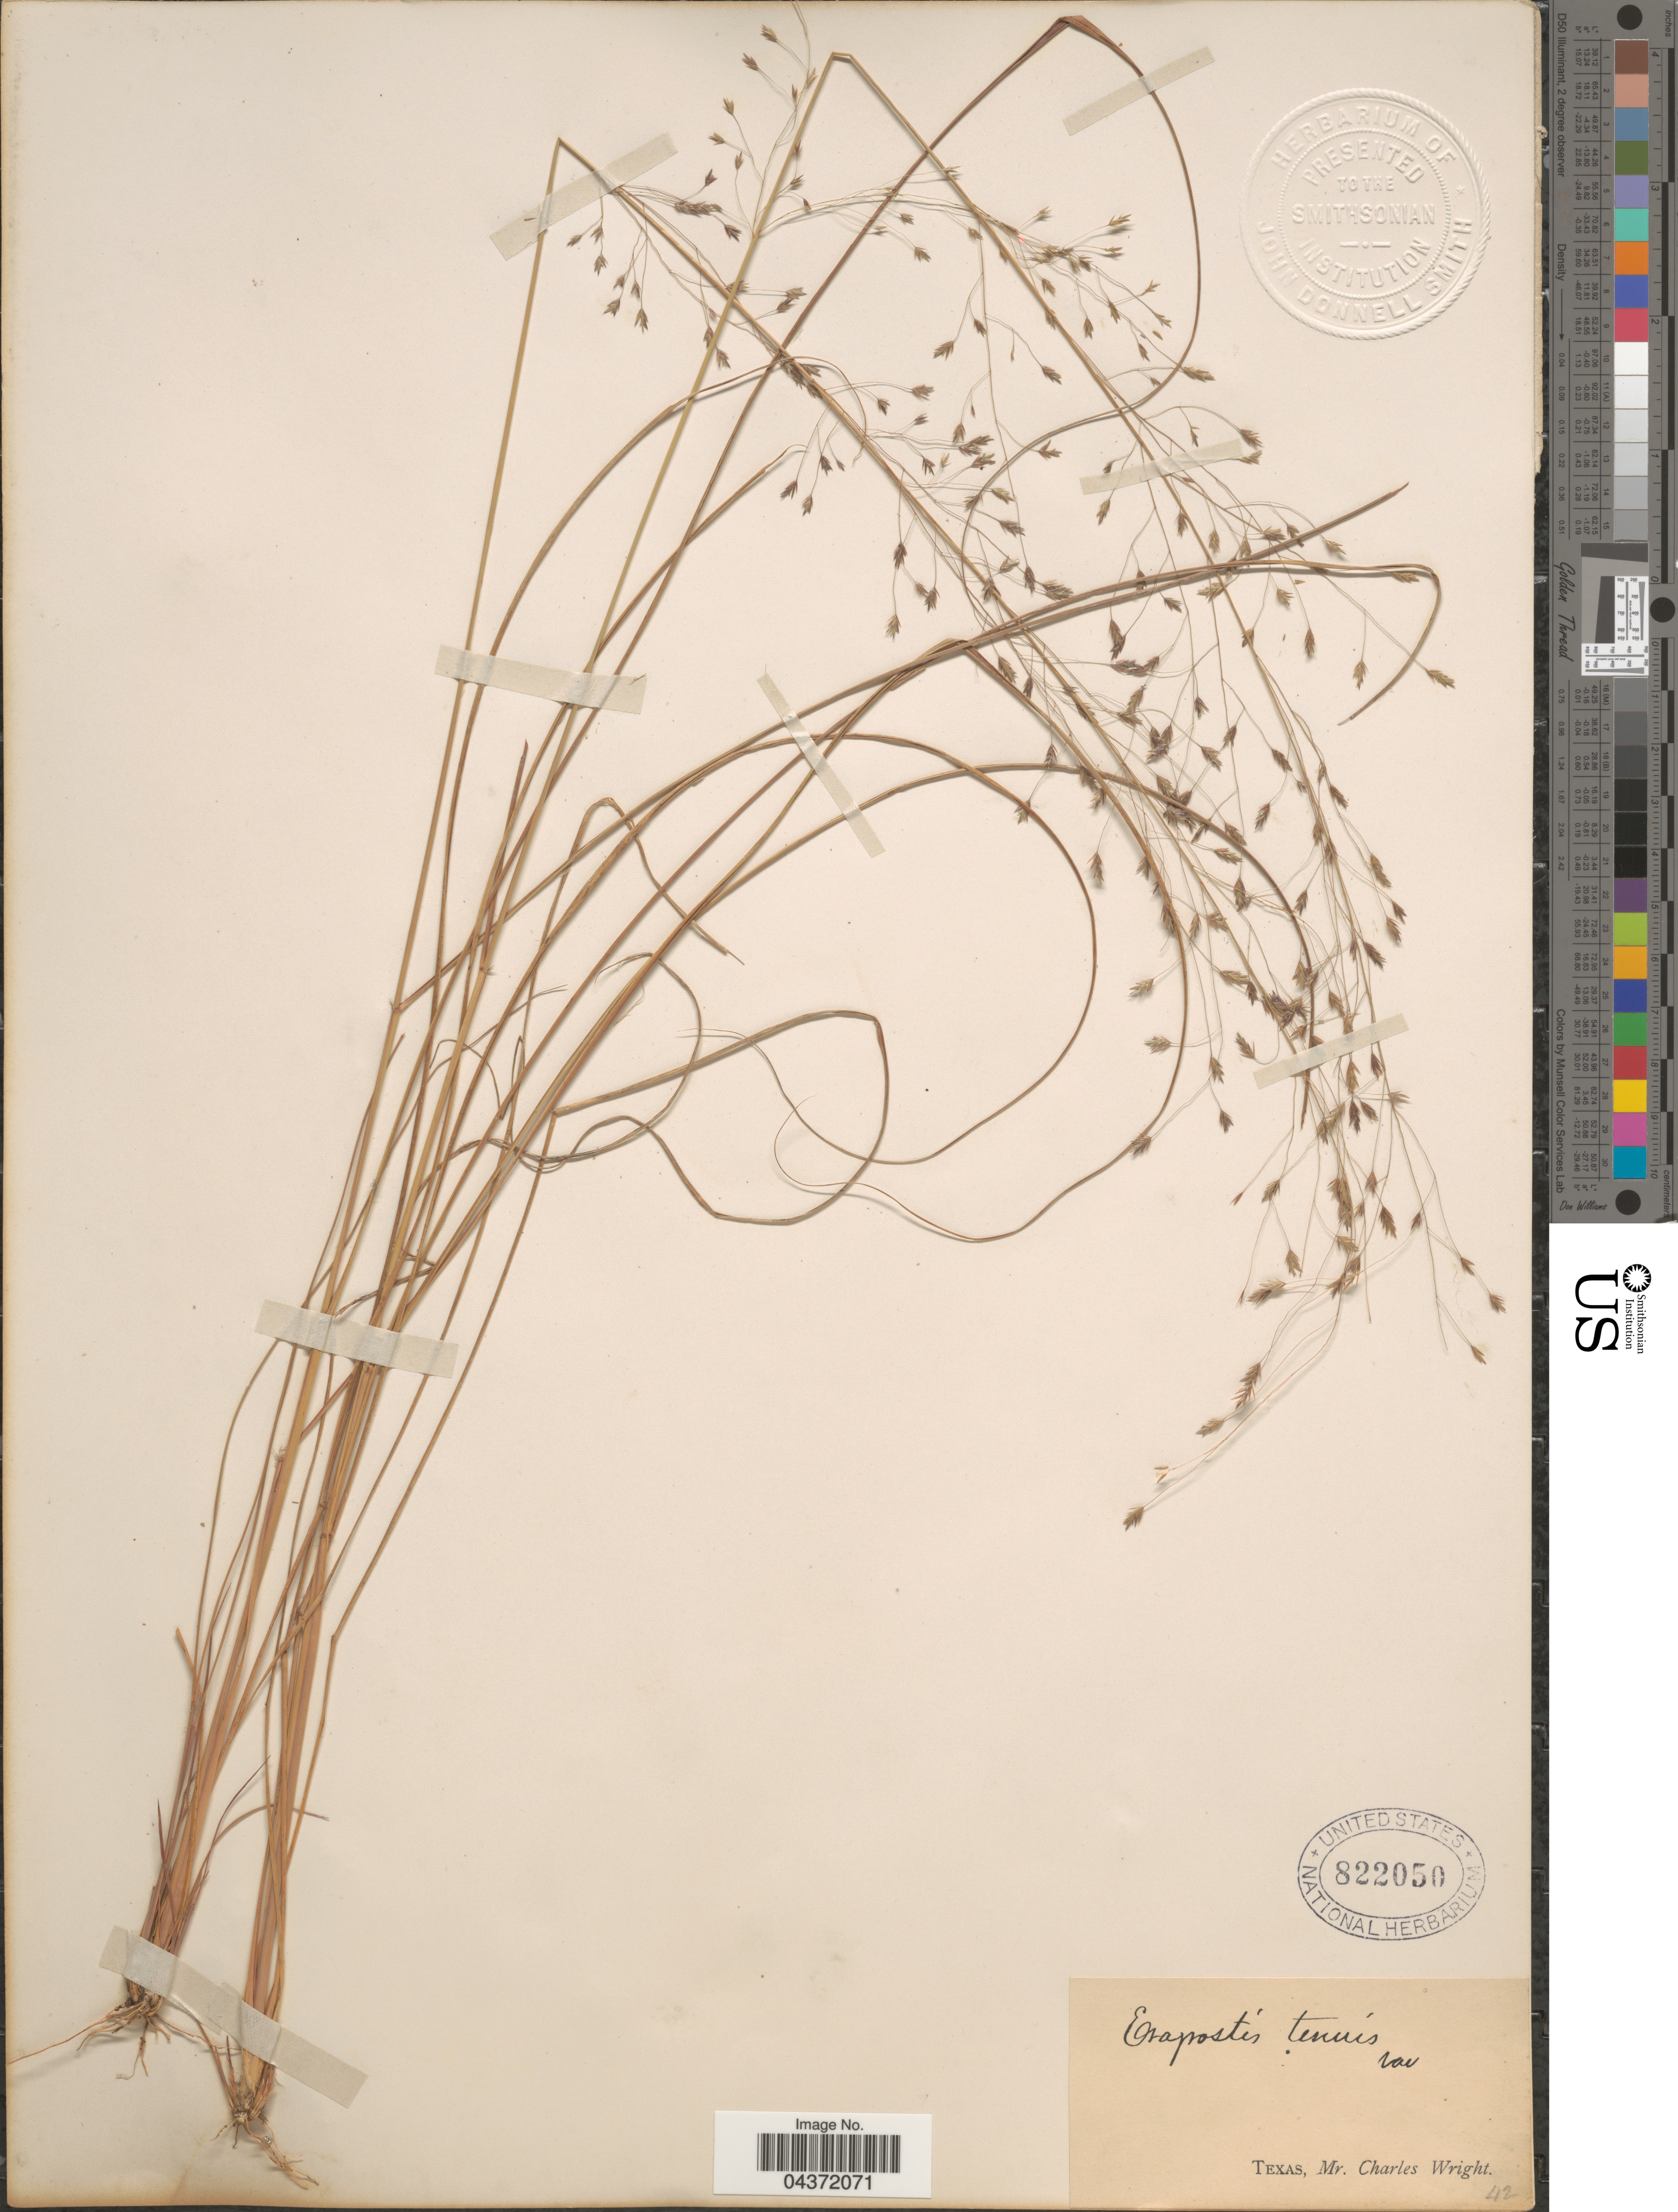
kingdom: Plantae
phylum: Tracheophyta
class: Liliopsida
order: Poales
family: Poaceae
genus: Eragrostis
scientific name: Eragrostis trichodes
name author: (Nutt.) Alph. Wood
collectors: C. Wright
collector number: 42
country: United States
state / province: Texas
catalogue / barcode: US 822050